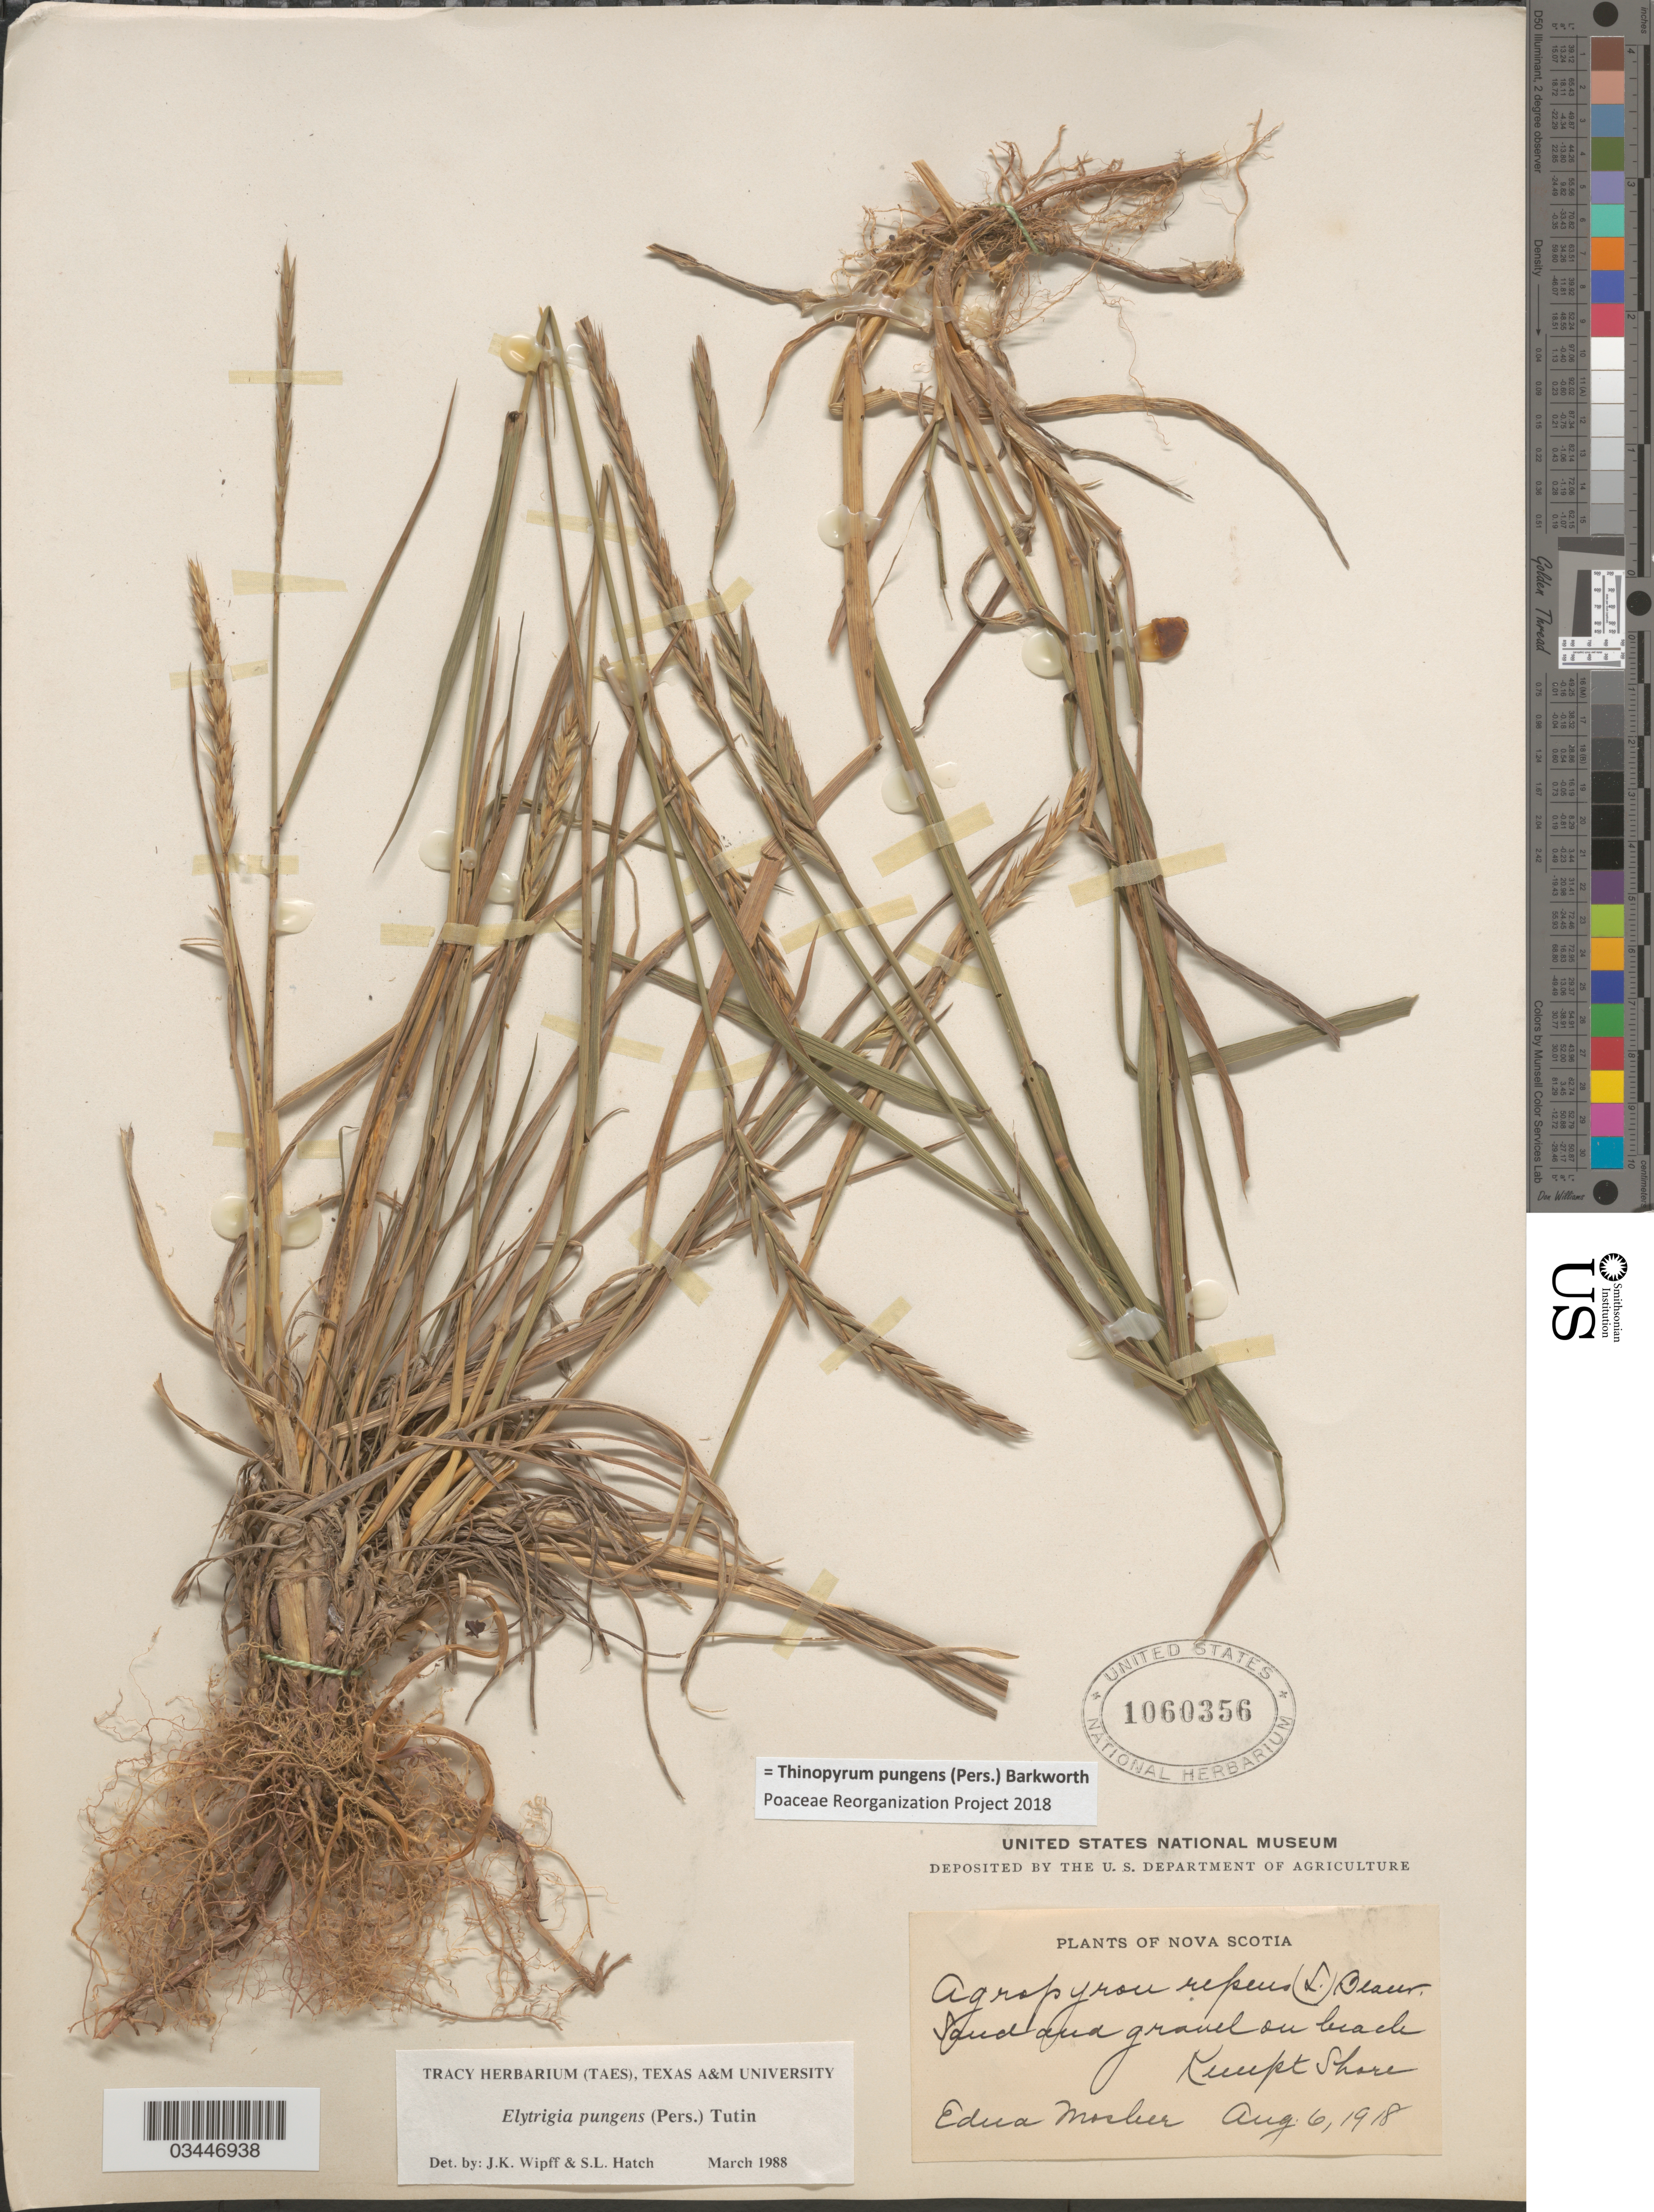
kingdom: Plantae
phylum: Tracheophyta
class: Liliopsida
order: Poales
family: Poaceae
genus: Thinopyrum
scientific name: Thinopyrum pungens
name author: (Pers.) Barkworth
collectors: E. Mosher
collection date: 1918-08-06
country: Canada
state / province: Nova Scotia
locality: Sand and gravel on beach Kempt Shore.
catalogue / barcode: US 1060356